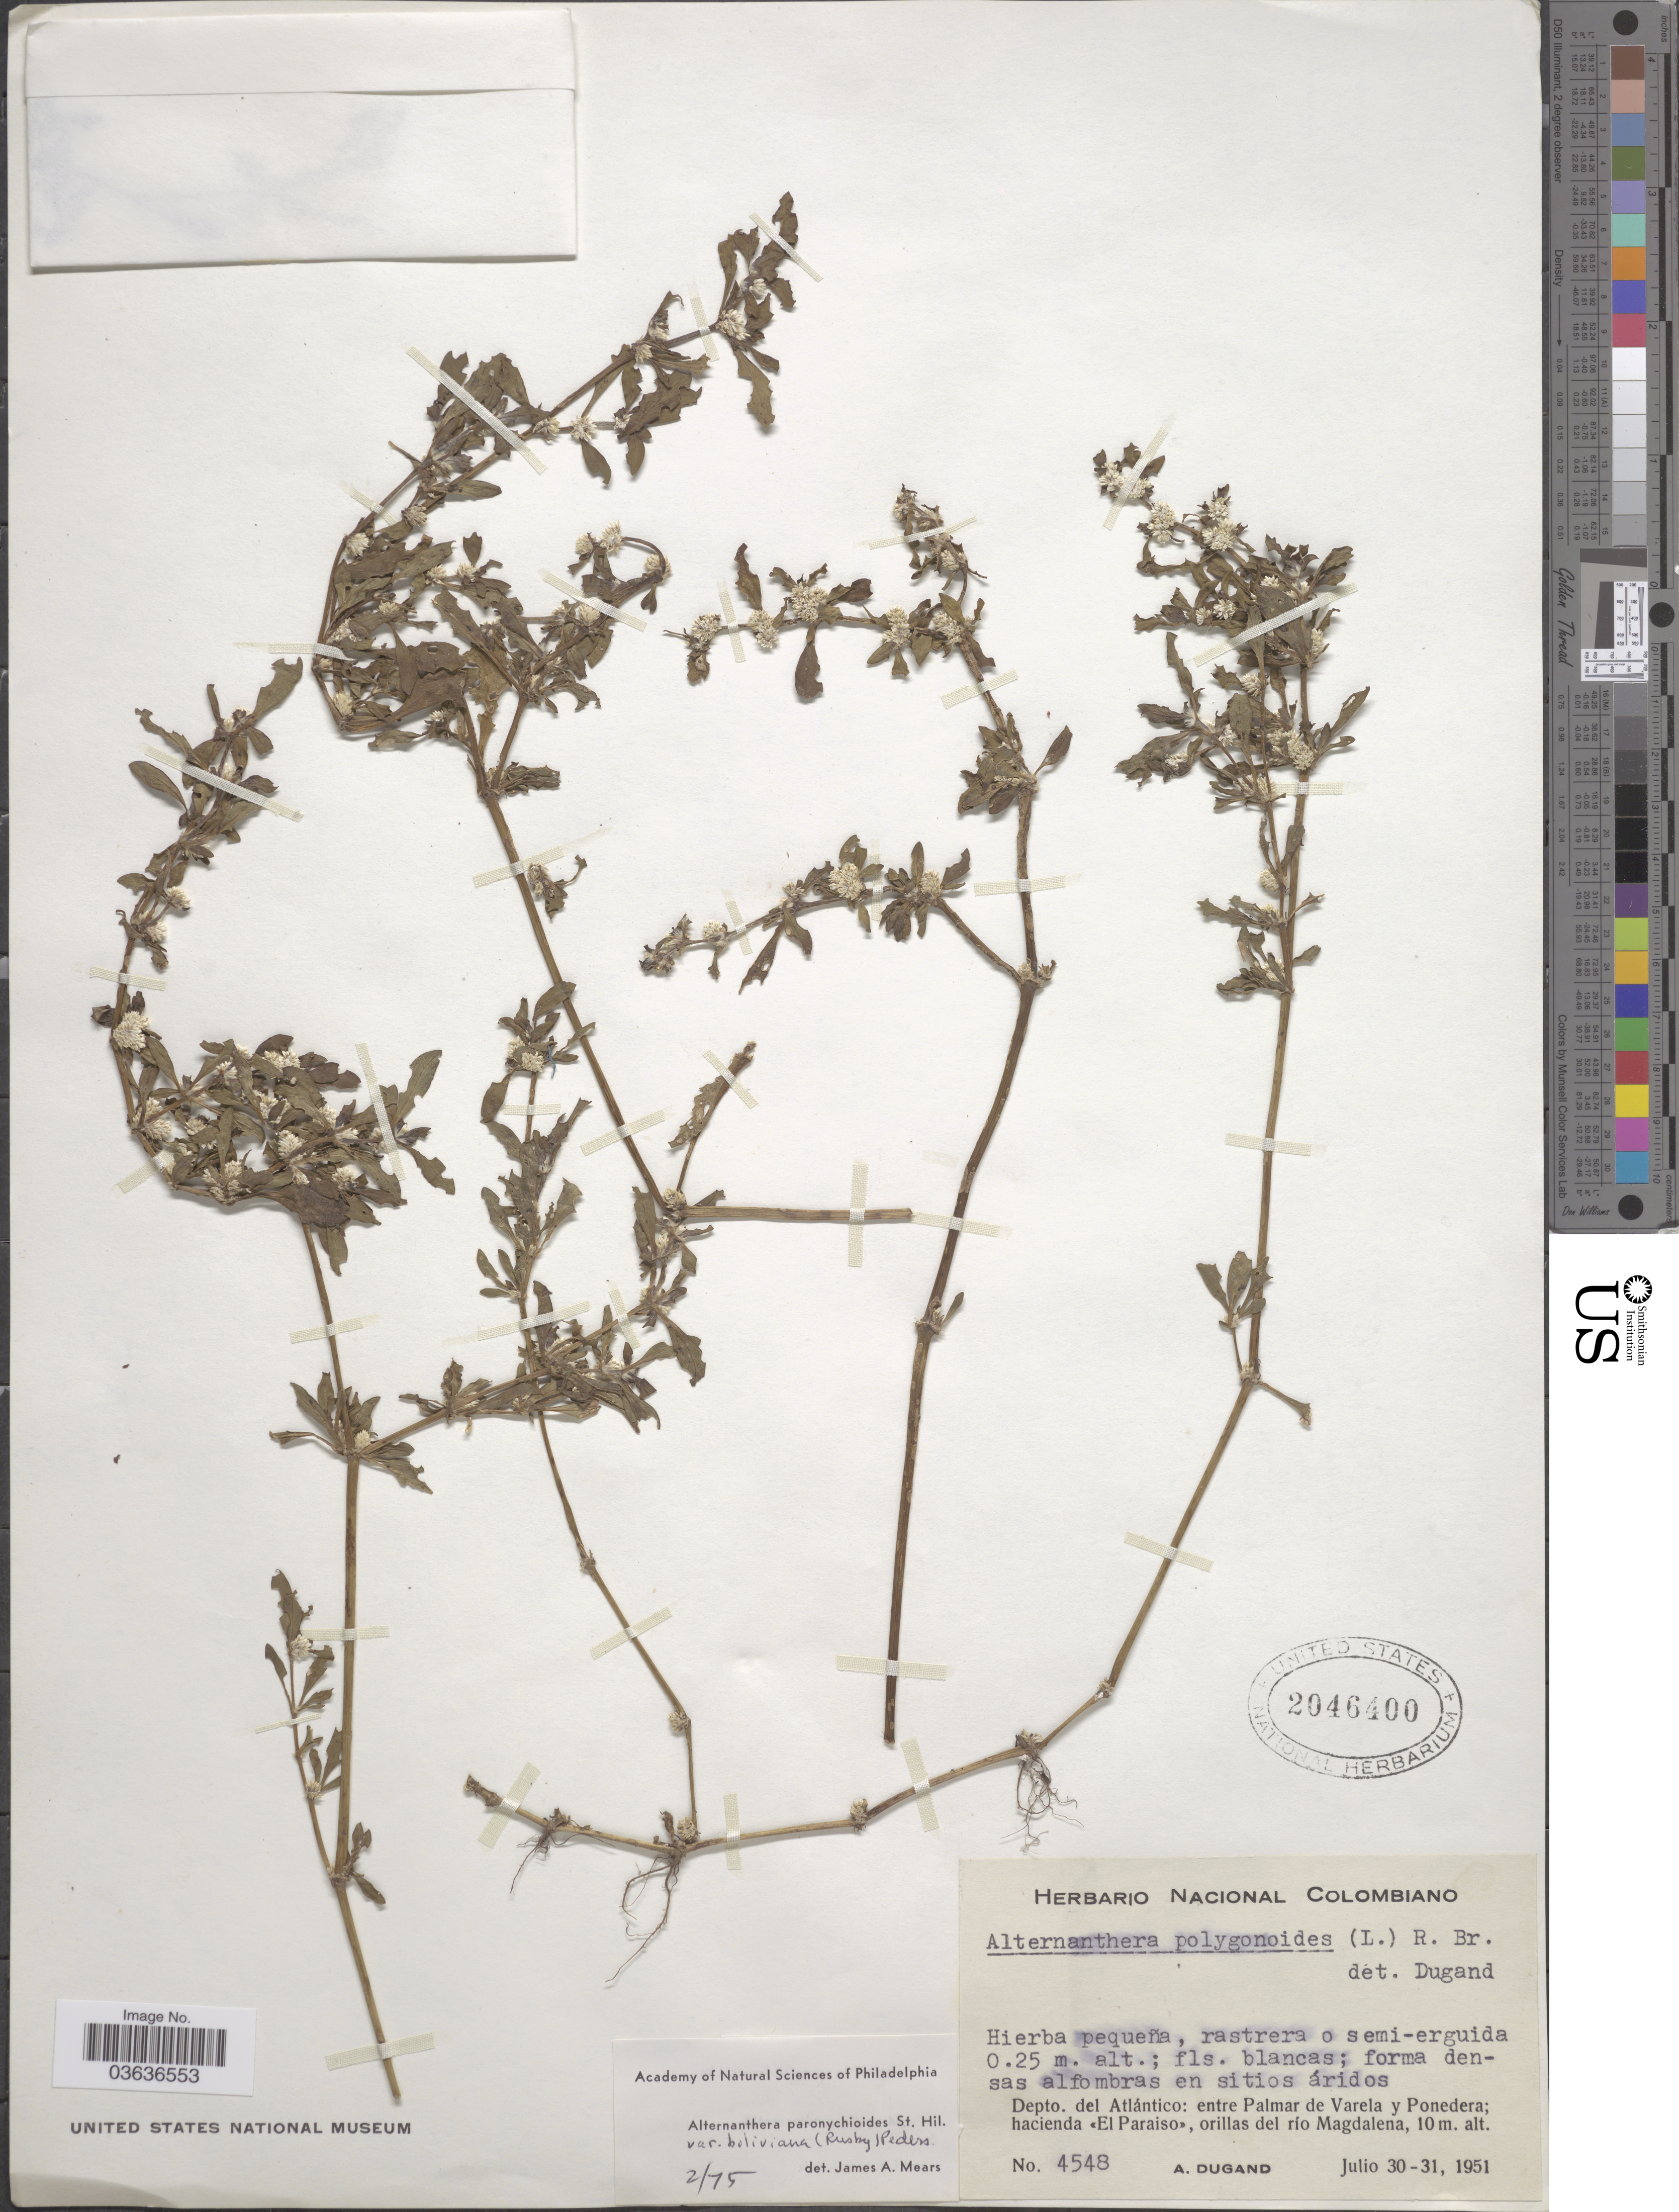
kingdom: Plantae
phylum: Tracheophyta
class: Magnoliopsida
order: Caryophyllales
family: Amaranthaceae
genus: Alternanthera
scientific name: Alternanthera paronychioides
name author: A. St.-Hil.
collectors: A. Dugand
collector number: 4548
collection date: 1951-07-30/1951-07-31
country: Colombia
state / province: Atlántico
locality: Depto. del Atlántico: entre Palmar de Varela y Ponedera; hacienda «El Paraíso», orillas del río Magdalena.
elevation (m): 10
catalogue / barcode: US 2046400